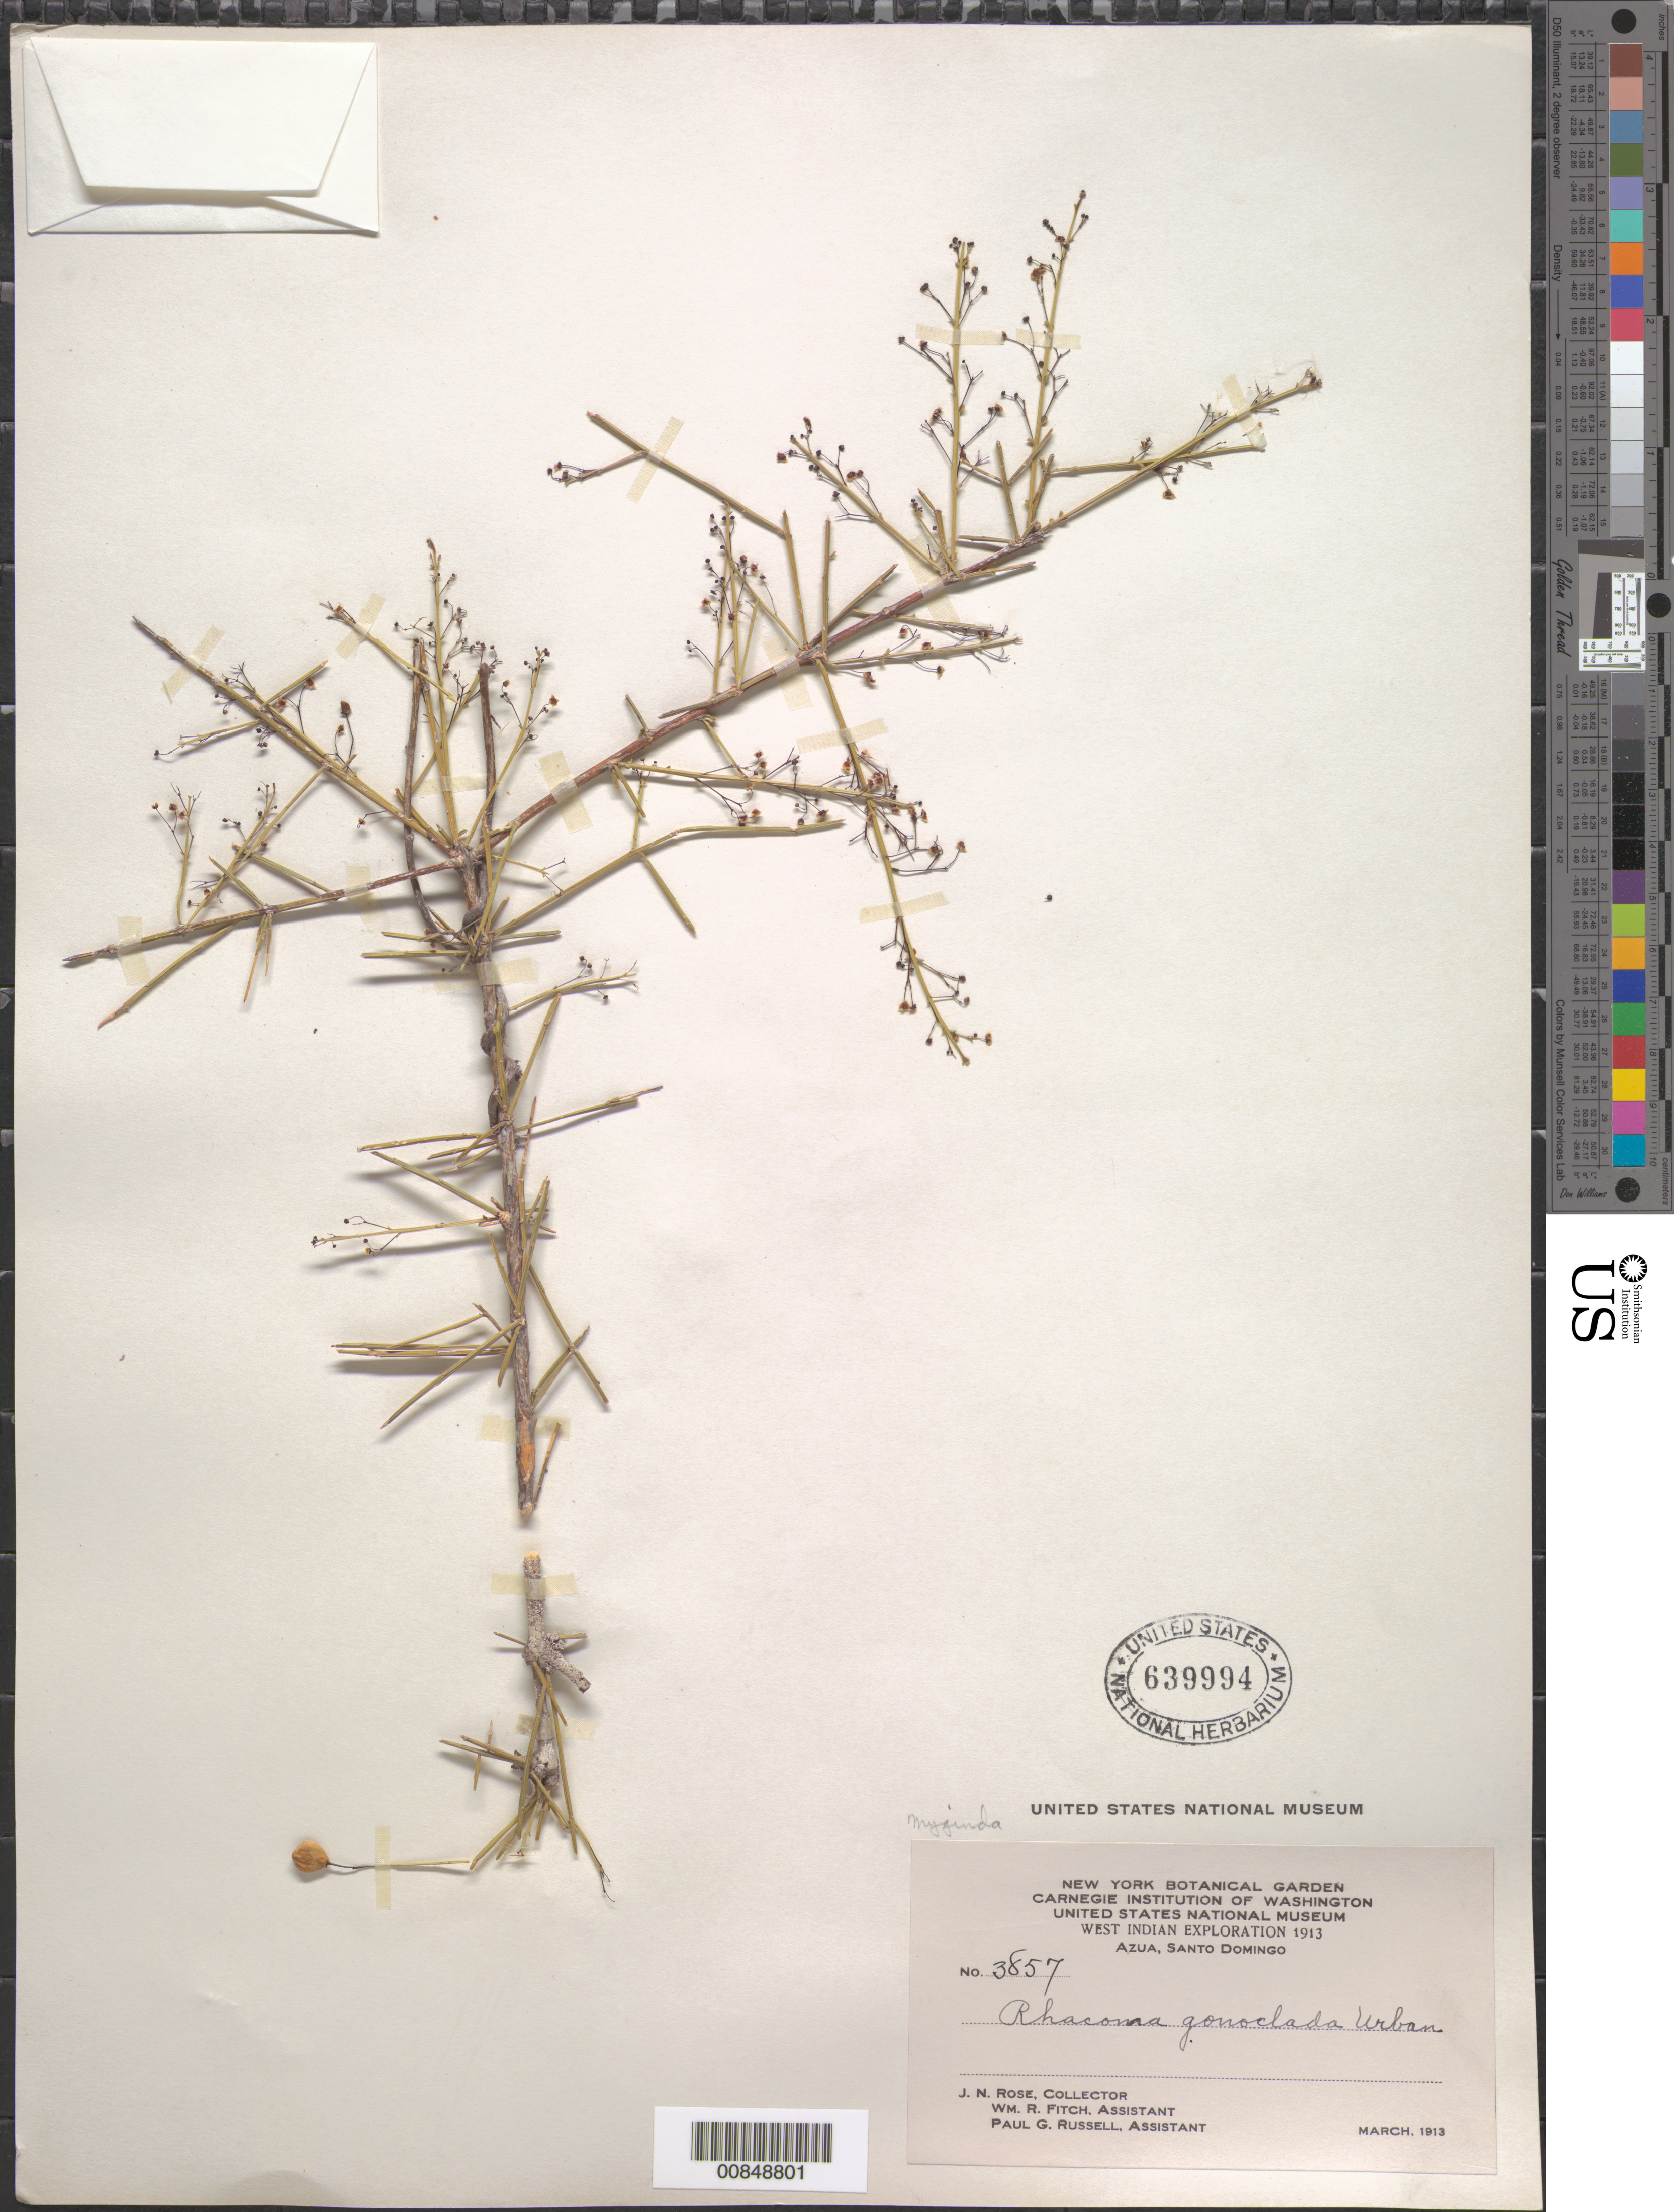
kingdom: Plantae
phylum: Tracheophyta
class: Magnoliopsida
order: Celastrales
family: Celastraceae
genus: Crossopetalum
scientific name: Crossopetalum decussatum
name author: (Baill.) Lourteig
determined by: Strong, Mark T., (BOT), Smithsonian Institution - National Museum of Natural History (UNITED STATES)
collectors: J. N. Rose, W. R. Fitch & P. G. Russell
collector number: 3857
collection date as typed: Mar 1913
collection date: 1913-03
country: Dominican Republic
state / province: Azua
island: Hispaniola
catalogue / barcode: US 639994